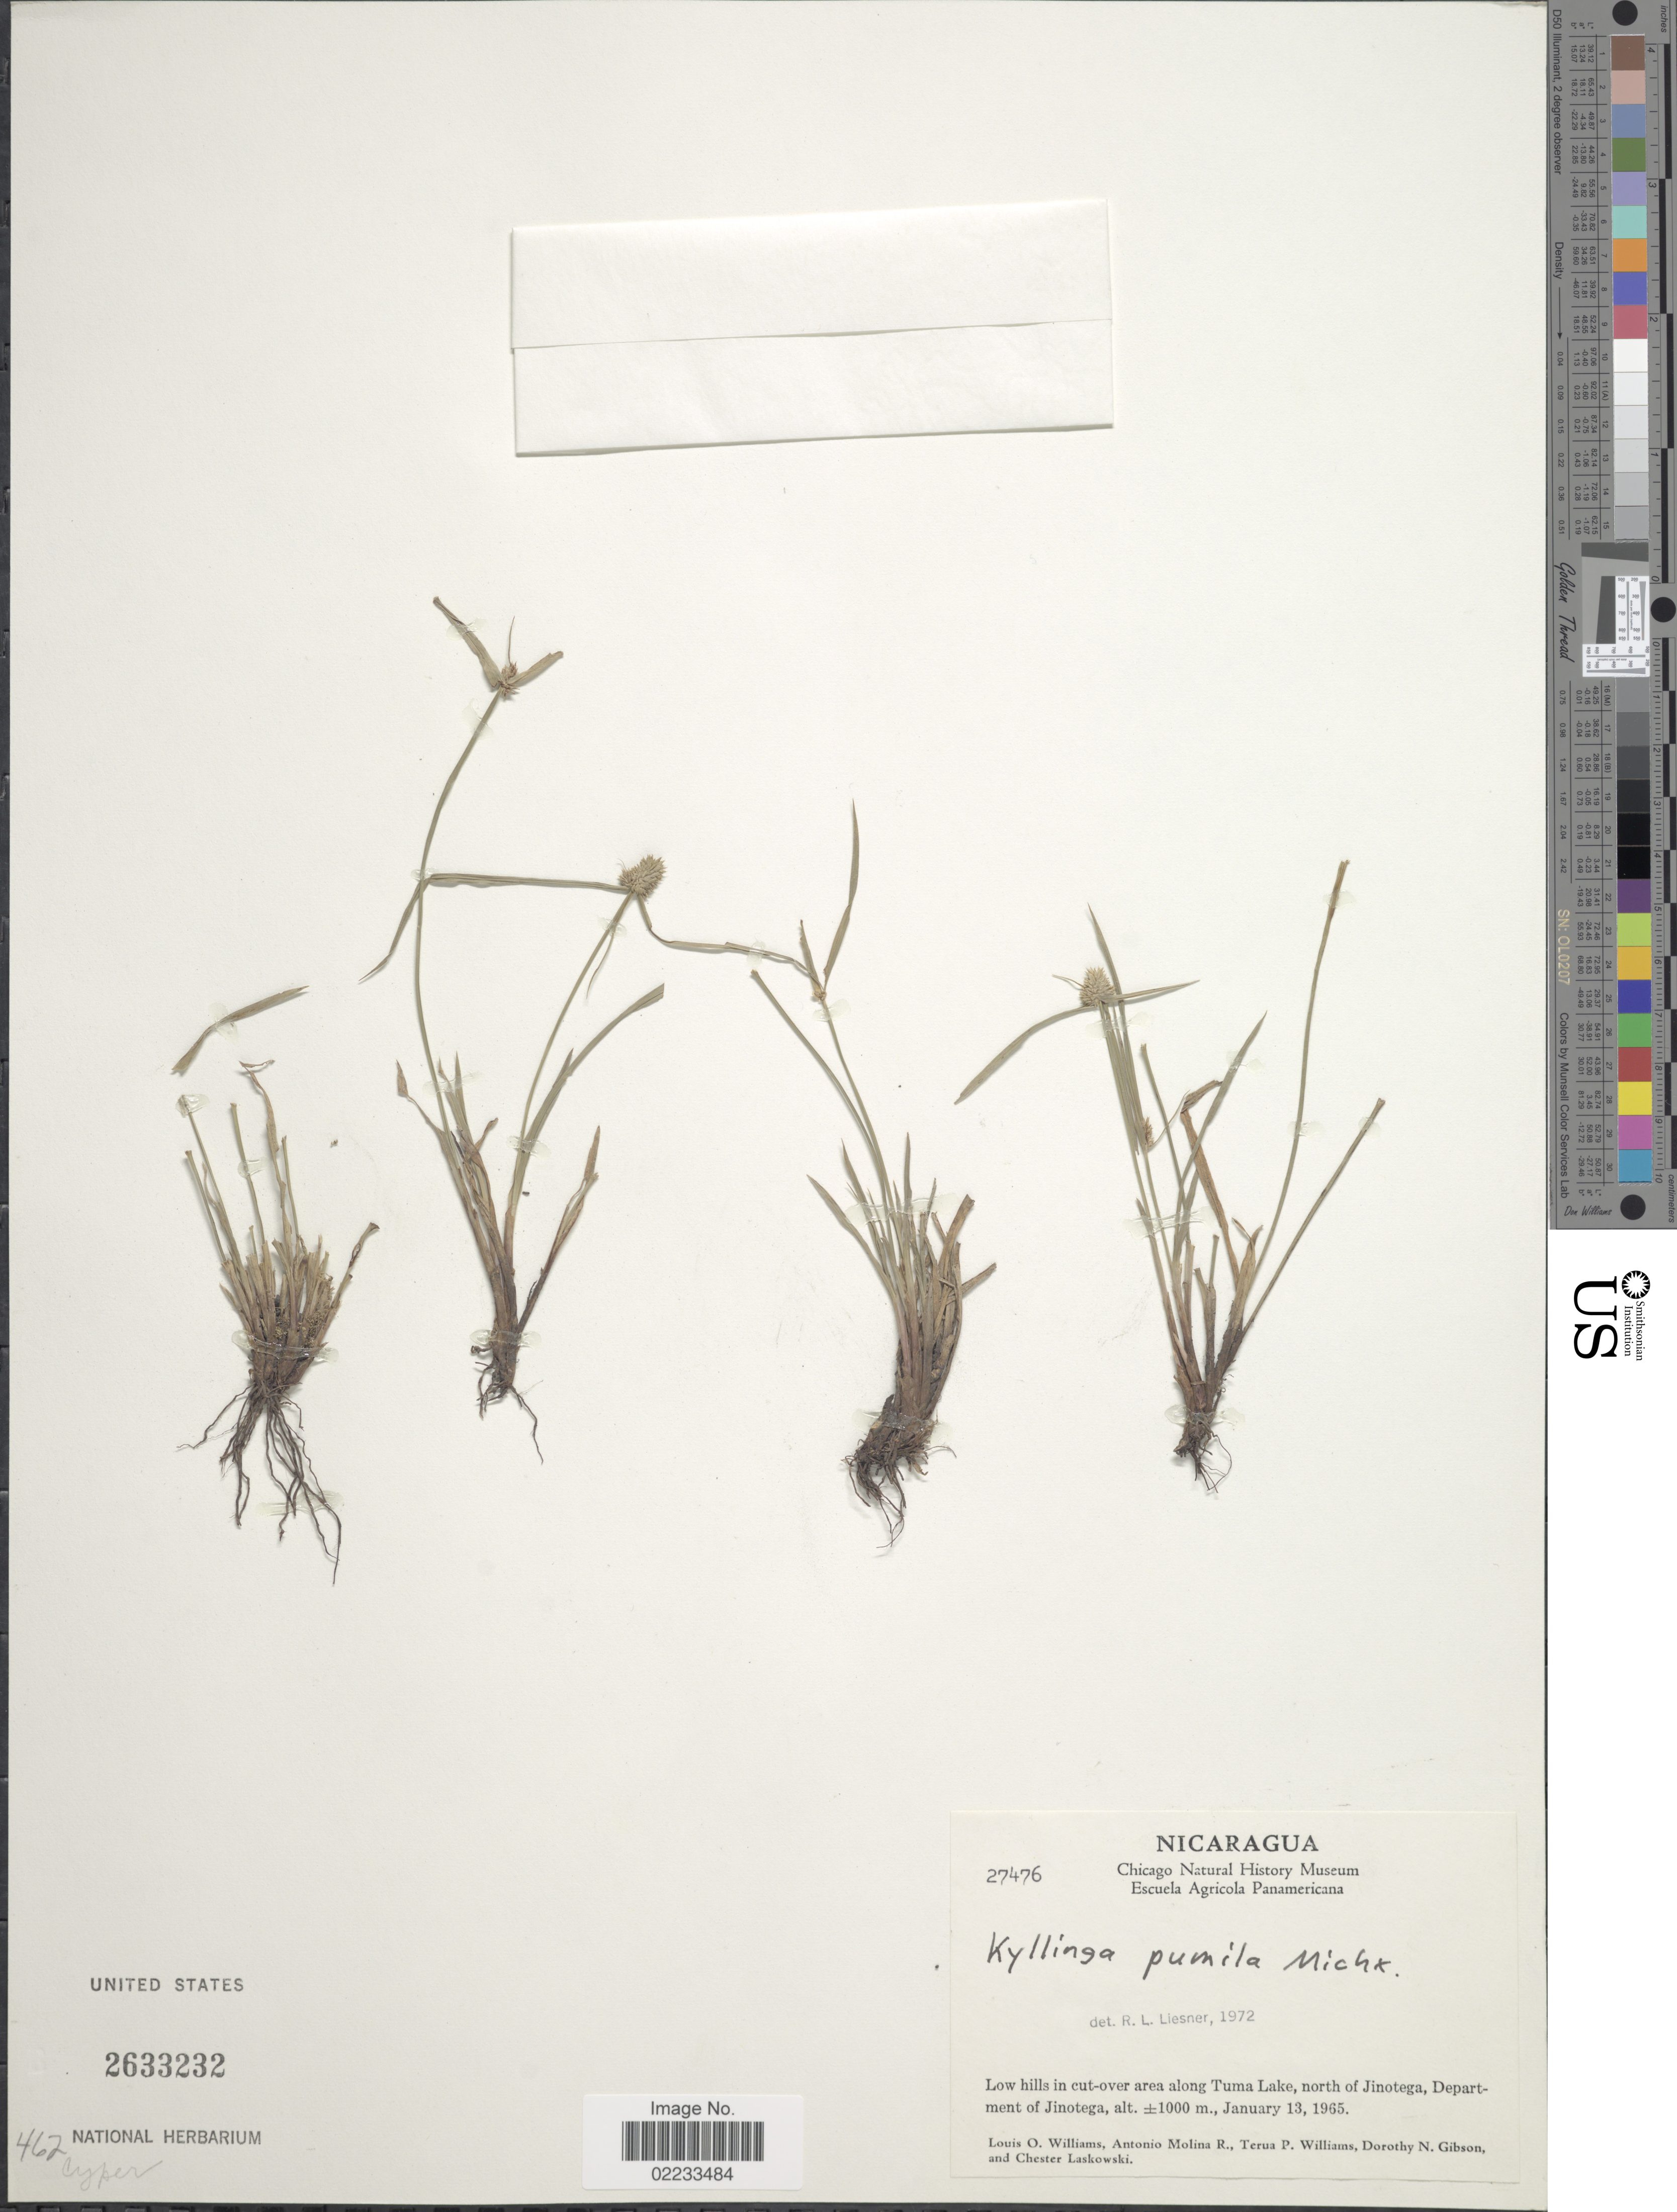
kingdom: Plantae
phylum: Tracheophyta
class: Liliopsida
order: Poales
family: Cyperaceae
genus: Cyperus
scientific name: Cyperus hortensis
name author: (Salzm. ex Steud.) Dorr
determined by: Strong, Mark T., (BOT), Smithsonian Institution - National Museum of Natural History (UNITED STATES)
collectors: L. O. Williams, A. Molina R., T. P. Williams, D. N. Gibson & C. Laskowski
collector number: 27476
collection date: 1965-01-13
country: Nicaragua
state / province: Jinotega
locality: Low hills in cut-over area along Tuma Lake, north of Jinotega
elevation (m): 1000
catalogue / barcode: US 2633232